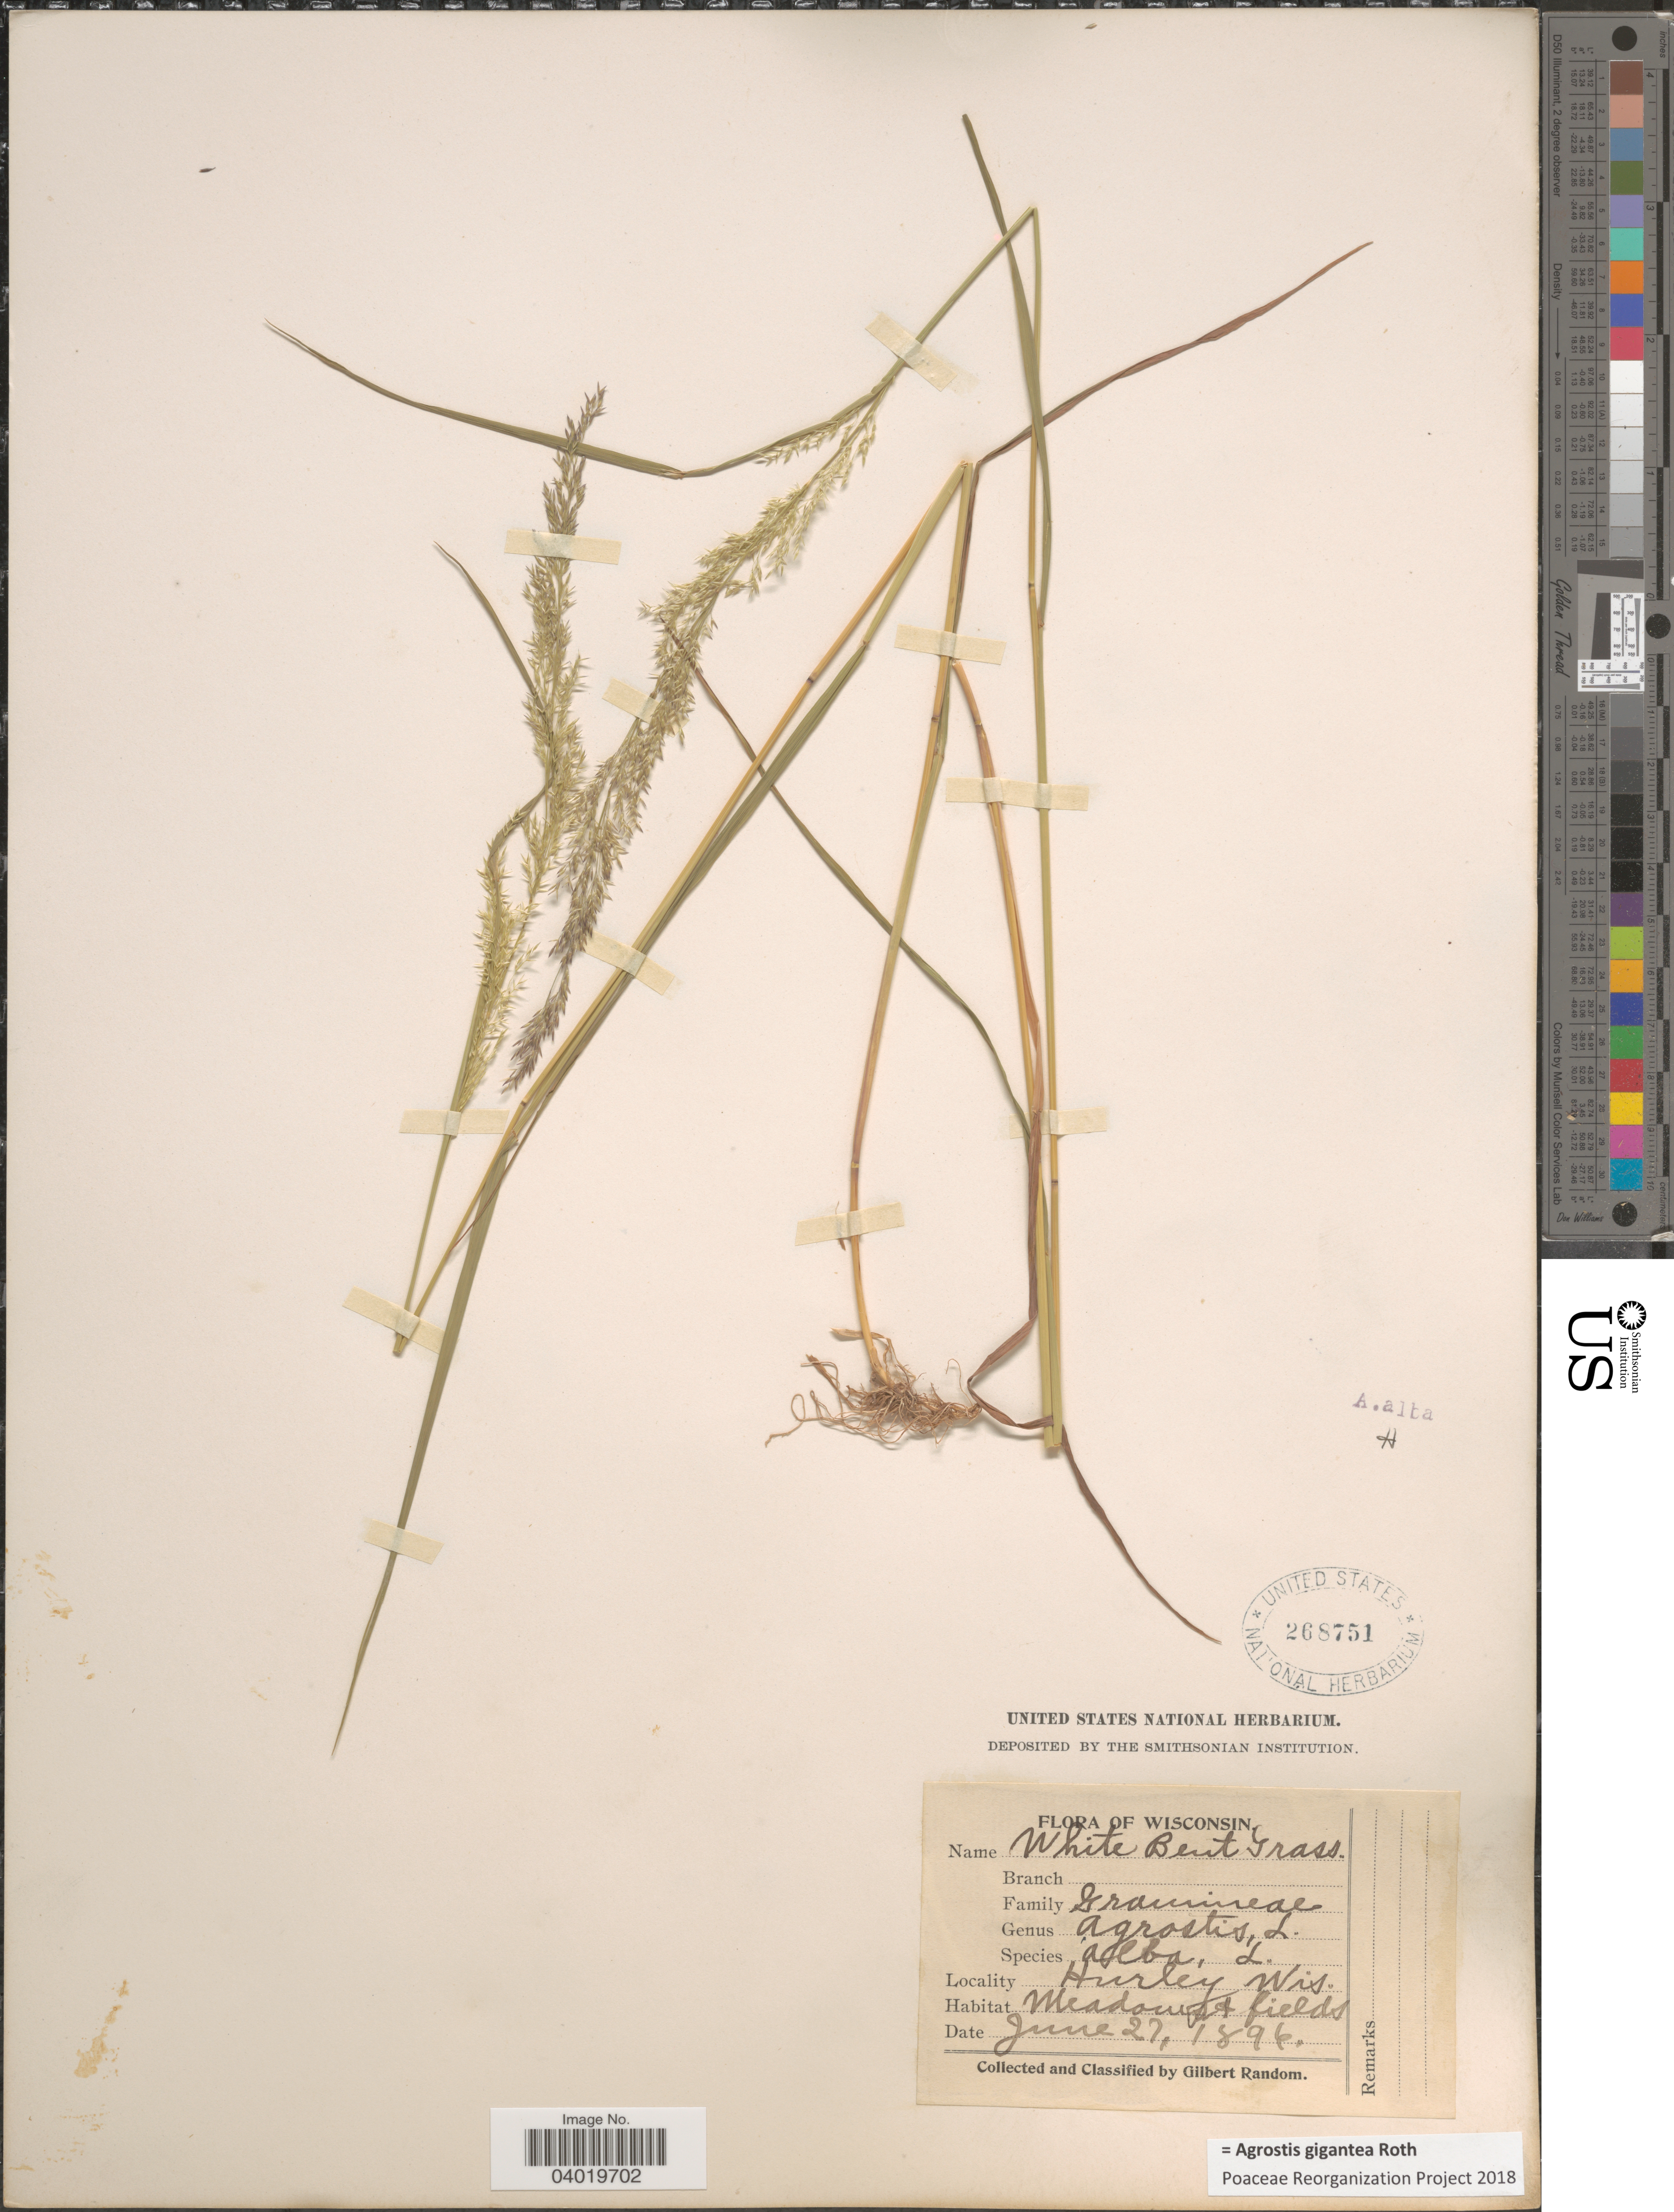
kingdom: Plantae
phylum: Tracheophyta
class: Liliopsida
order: Poales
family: Poaceae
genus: Agrostis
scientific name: Agrostis gigantea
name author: Roth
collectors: G. Random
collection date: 1896-06-27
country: United States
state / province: Wisconsin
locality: Hurley.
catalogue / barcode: US 268751